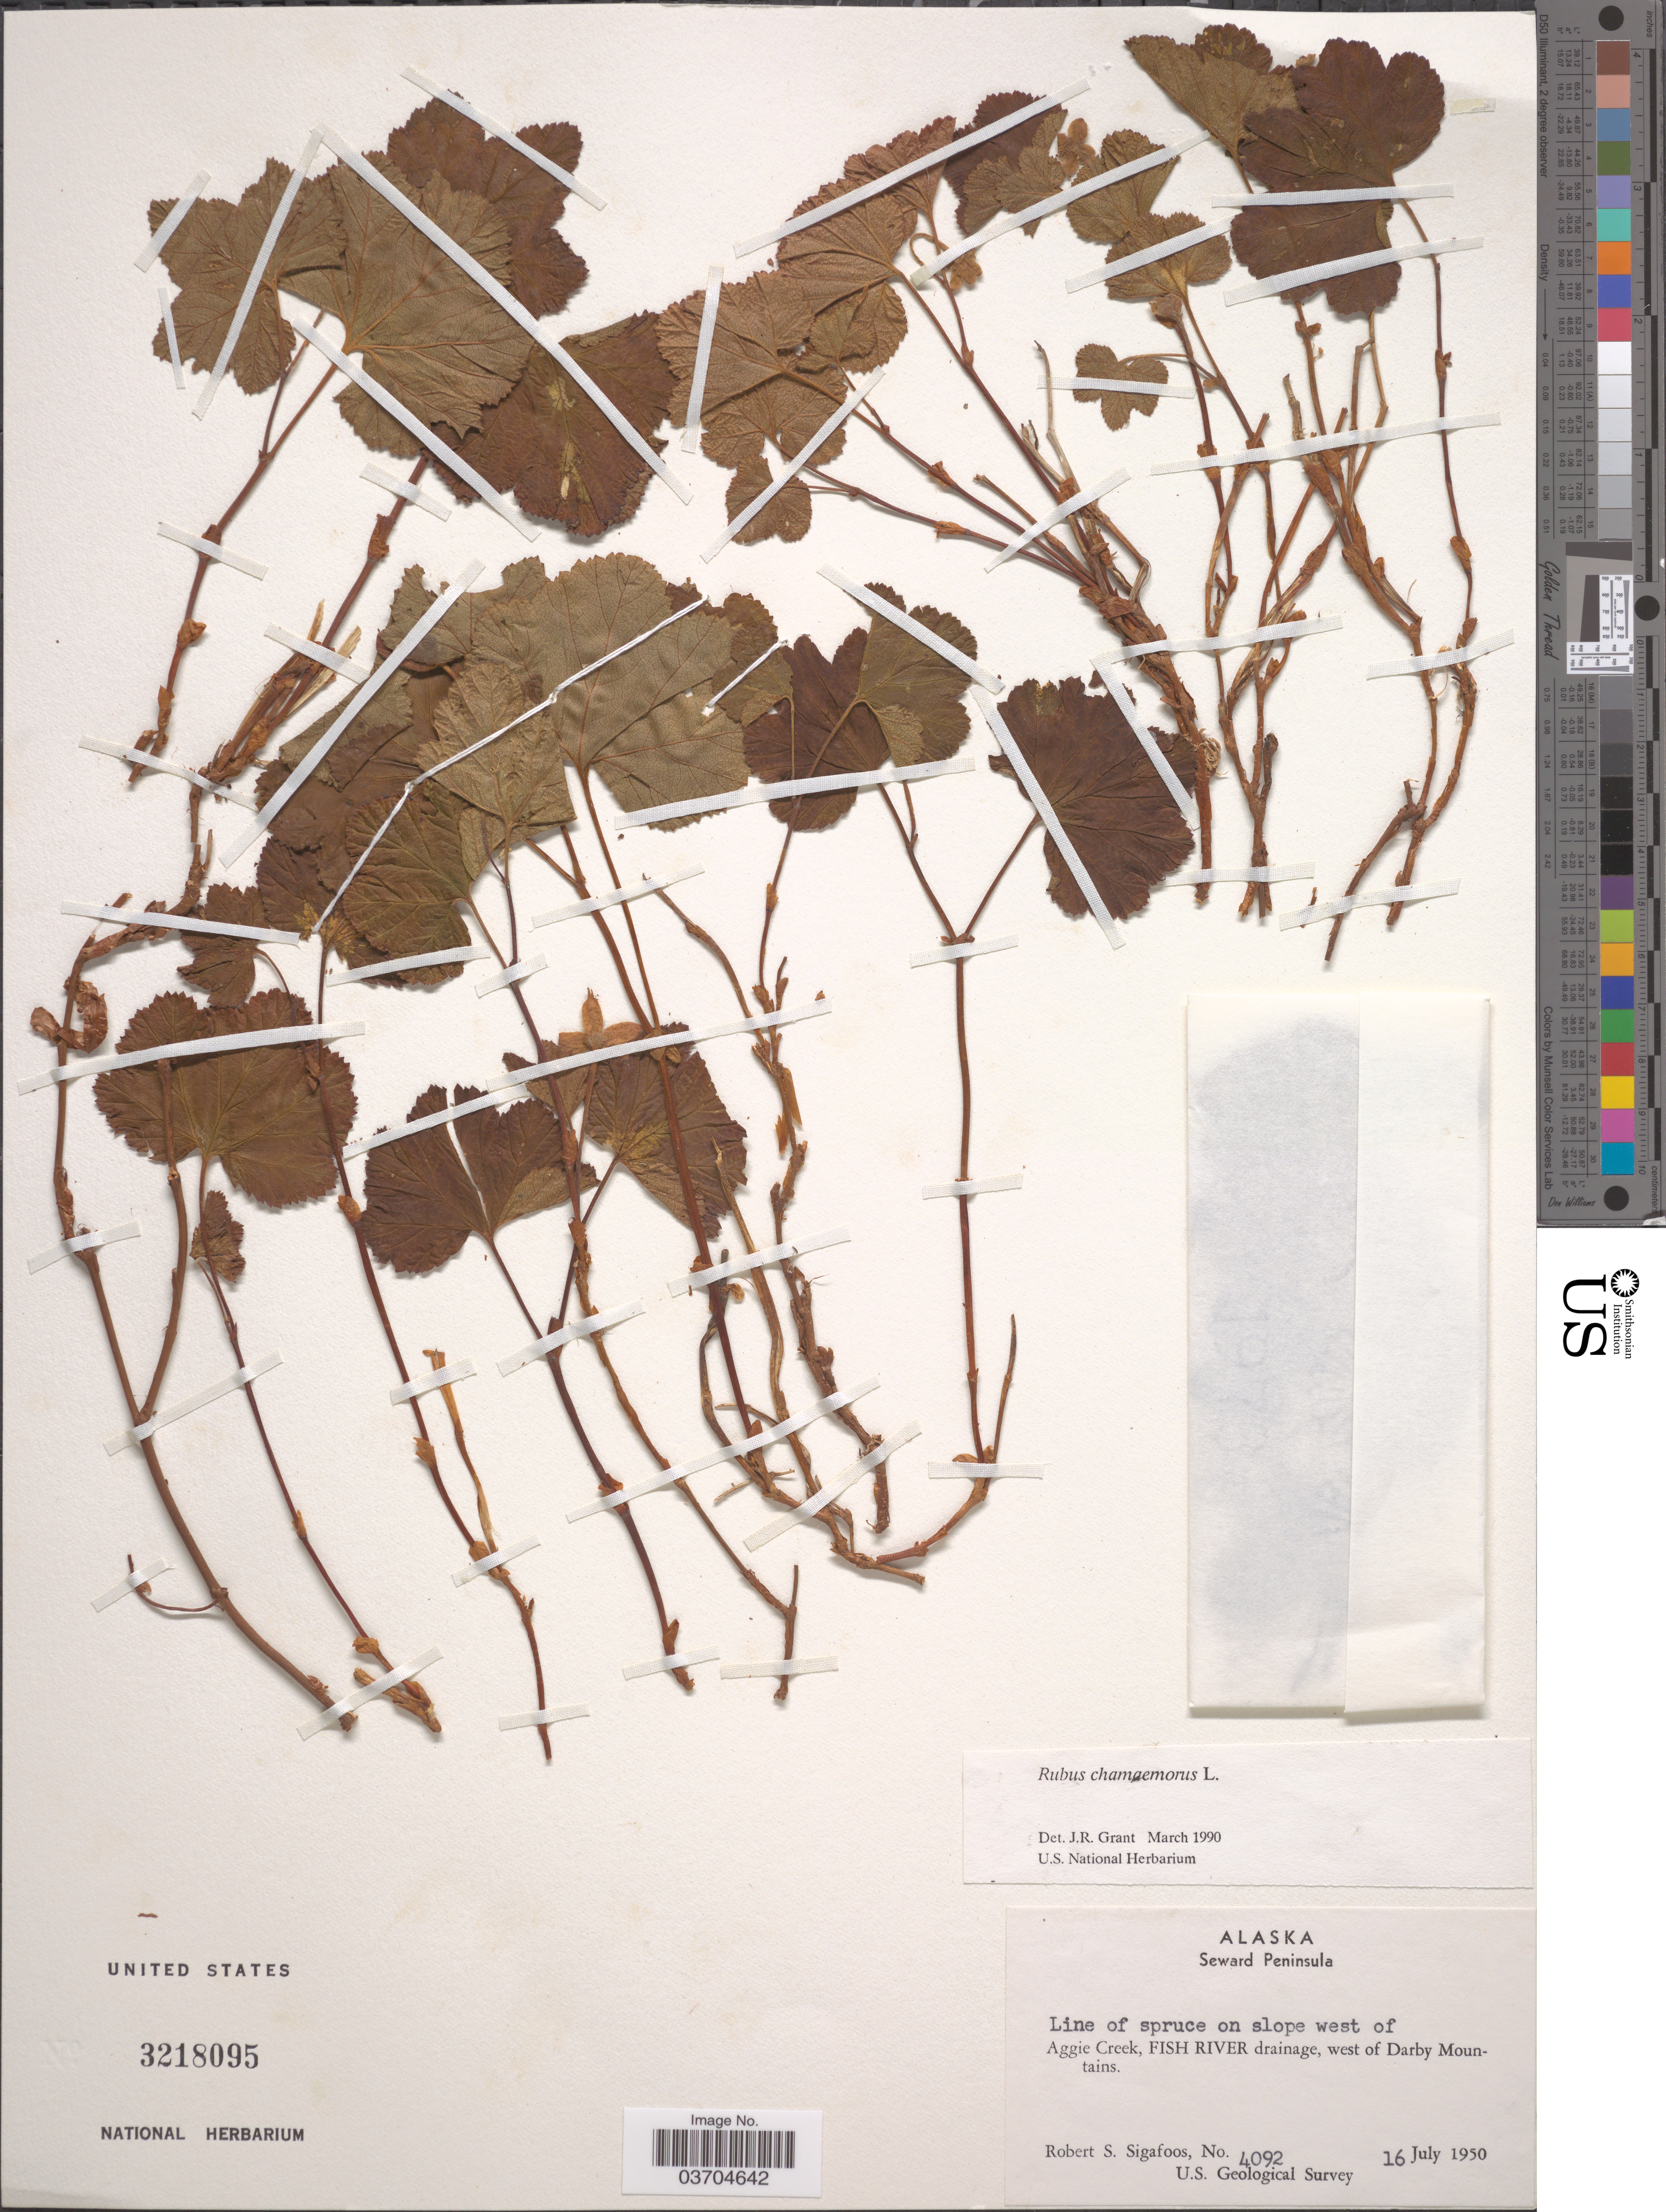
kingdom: Plantae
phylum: Tracheophyta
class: Magnoliopsida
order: Rosales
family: Rosaceae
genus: Rubus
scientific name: Rubus chamaemorus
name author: L.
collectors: R. Sigafoos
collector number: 4092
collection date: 1950-07-16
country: United States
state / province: Alaska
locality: Seward Peninsula. On slope west of Aggie Creek, Fish River drainage, west of Darby Mountains.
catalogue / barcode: US 3218095